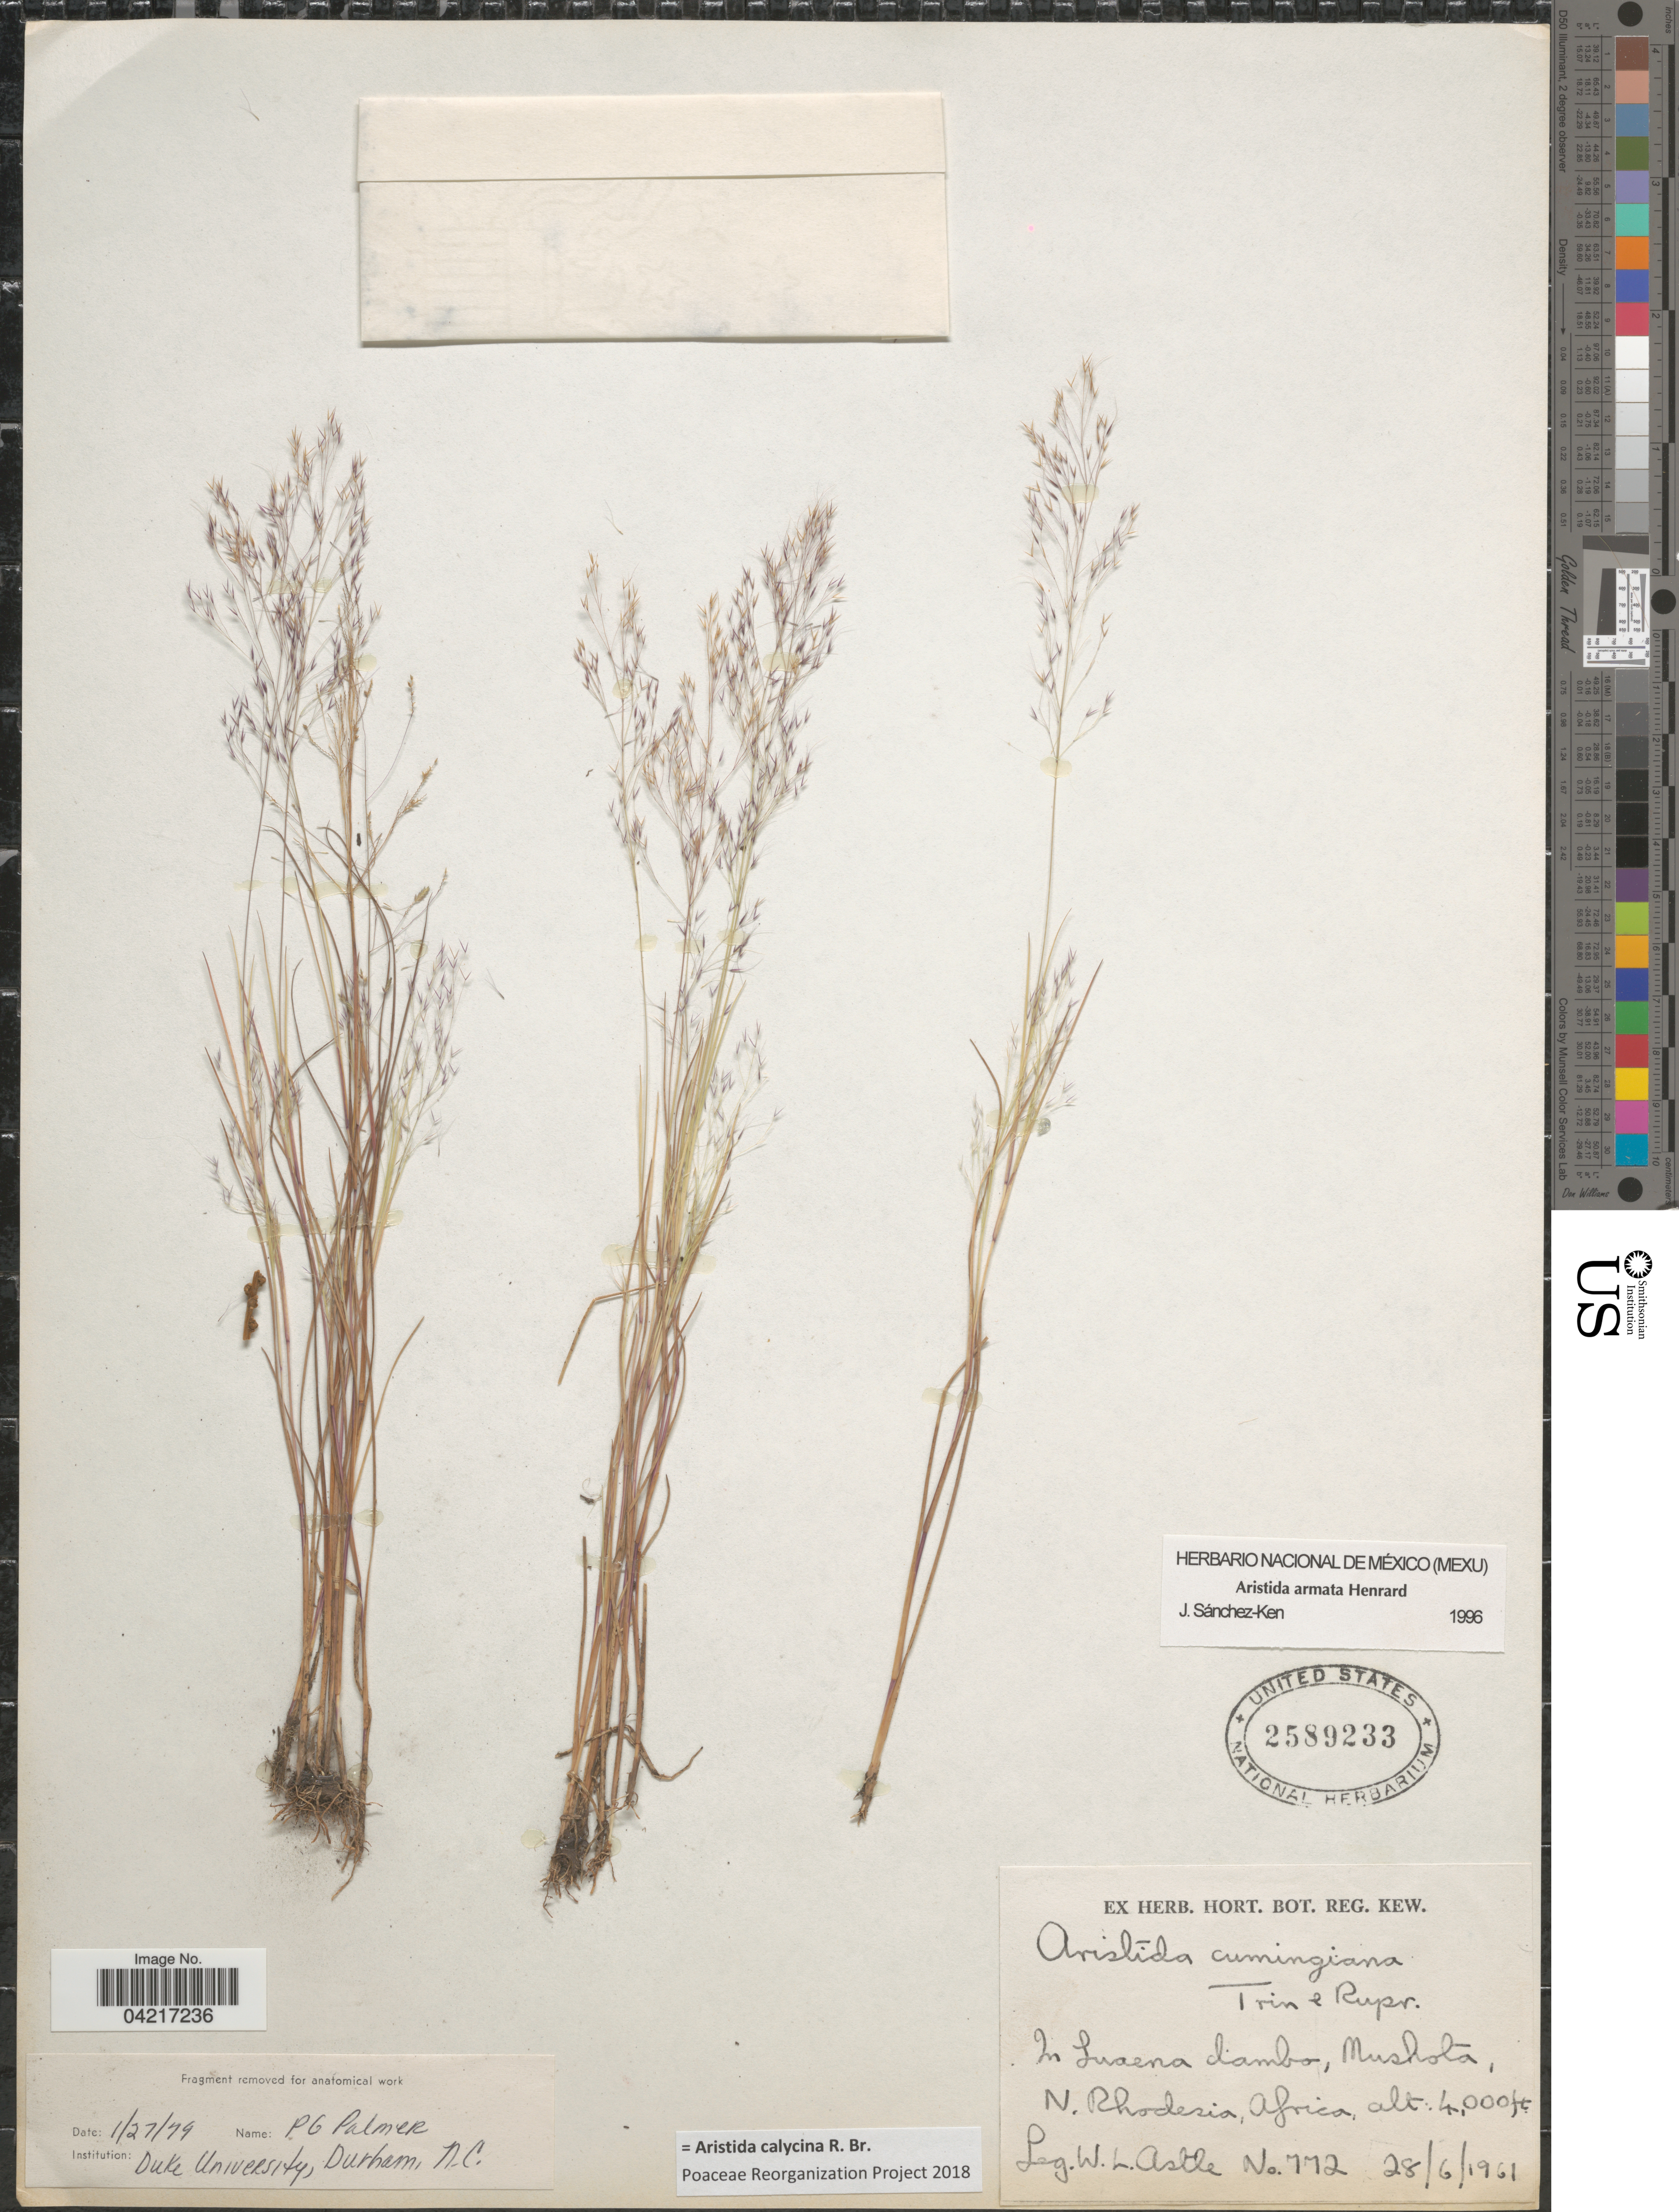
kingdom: Plantae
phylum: Tracheophyta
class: Liliopsida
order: Poales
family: Poaceae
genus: Aristida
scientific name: Aristida calycina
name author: R. Br.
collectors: W. Castle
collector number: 772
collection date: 1961-06-28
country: Zambia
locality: In Luwena dambo, Mushota, N. Rhodesia.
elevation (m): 1219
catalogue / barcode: US 2589233